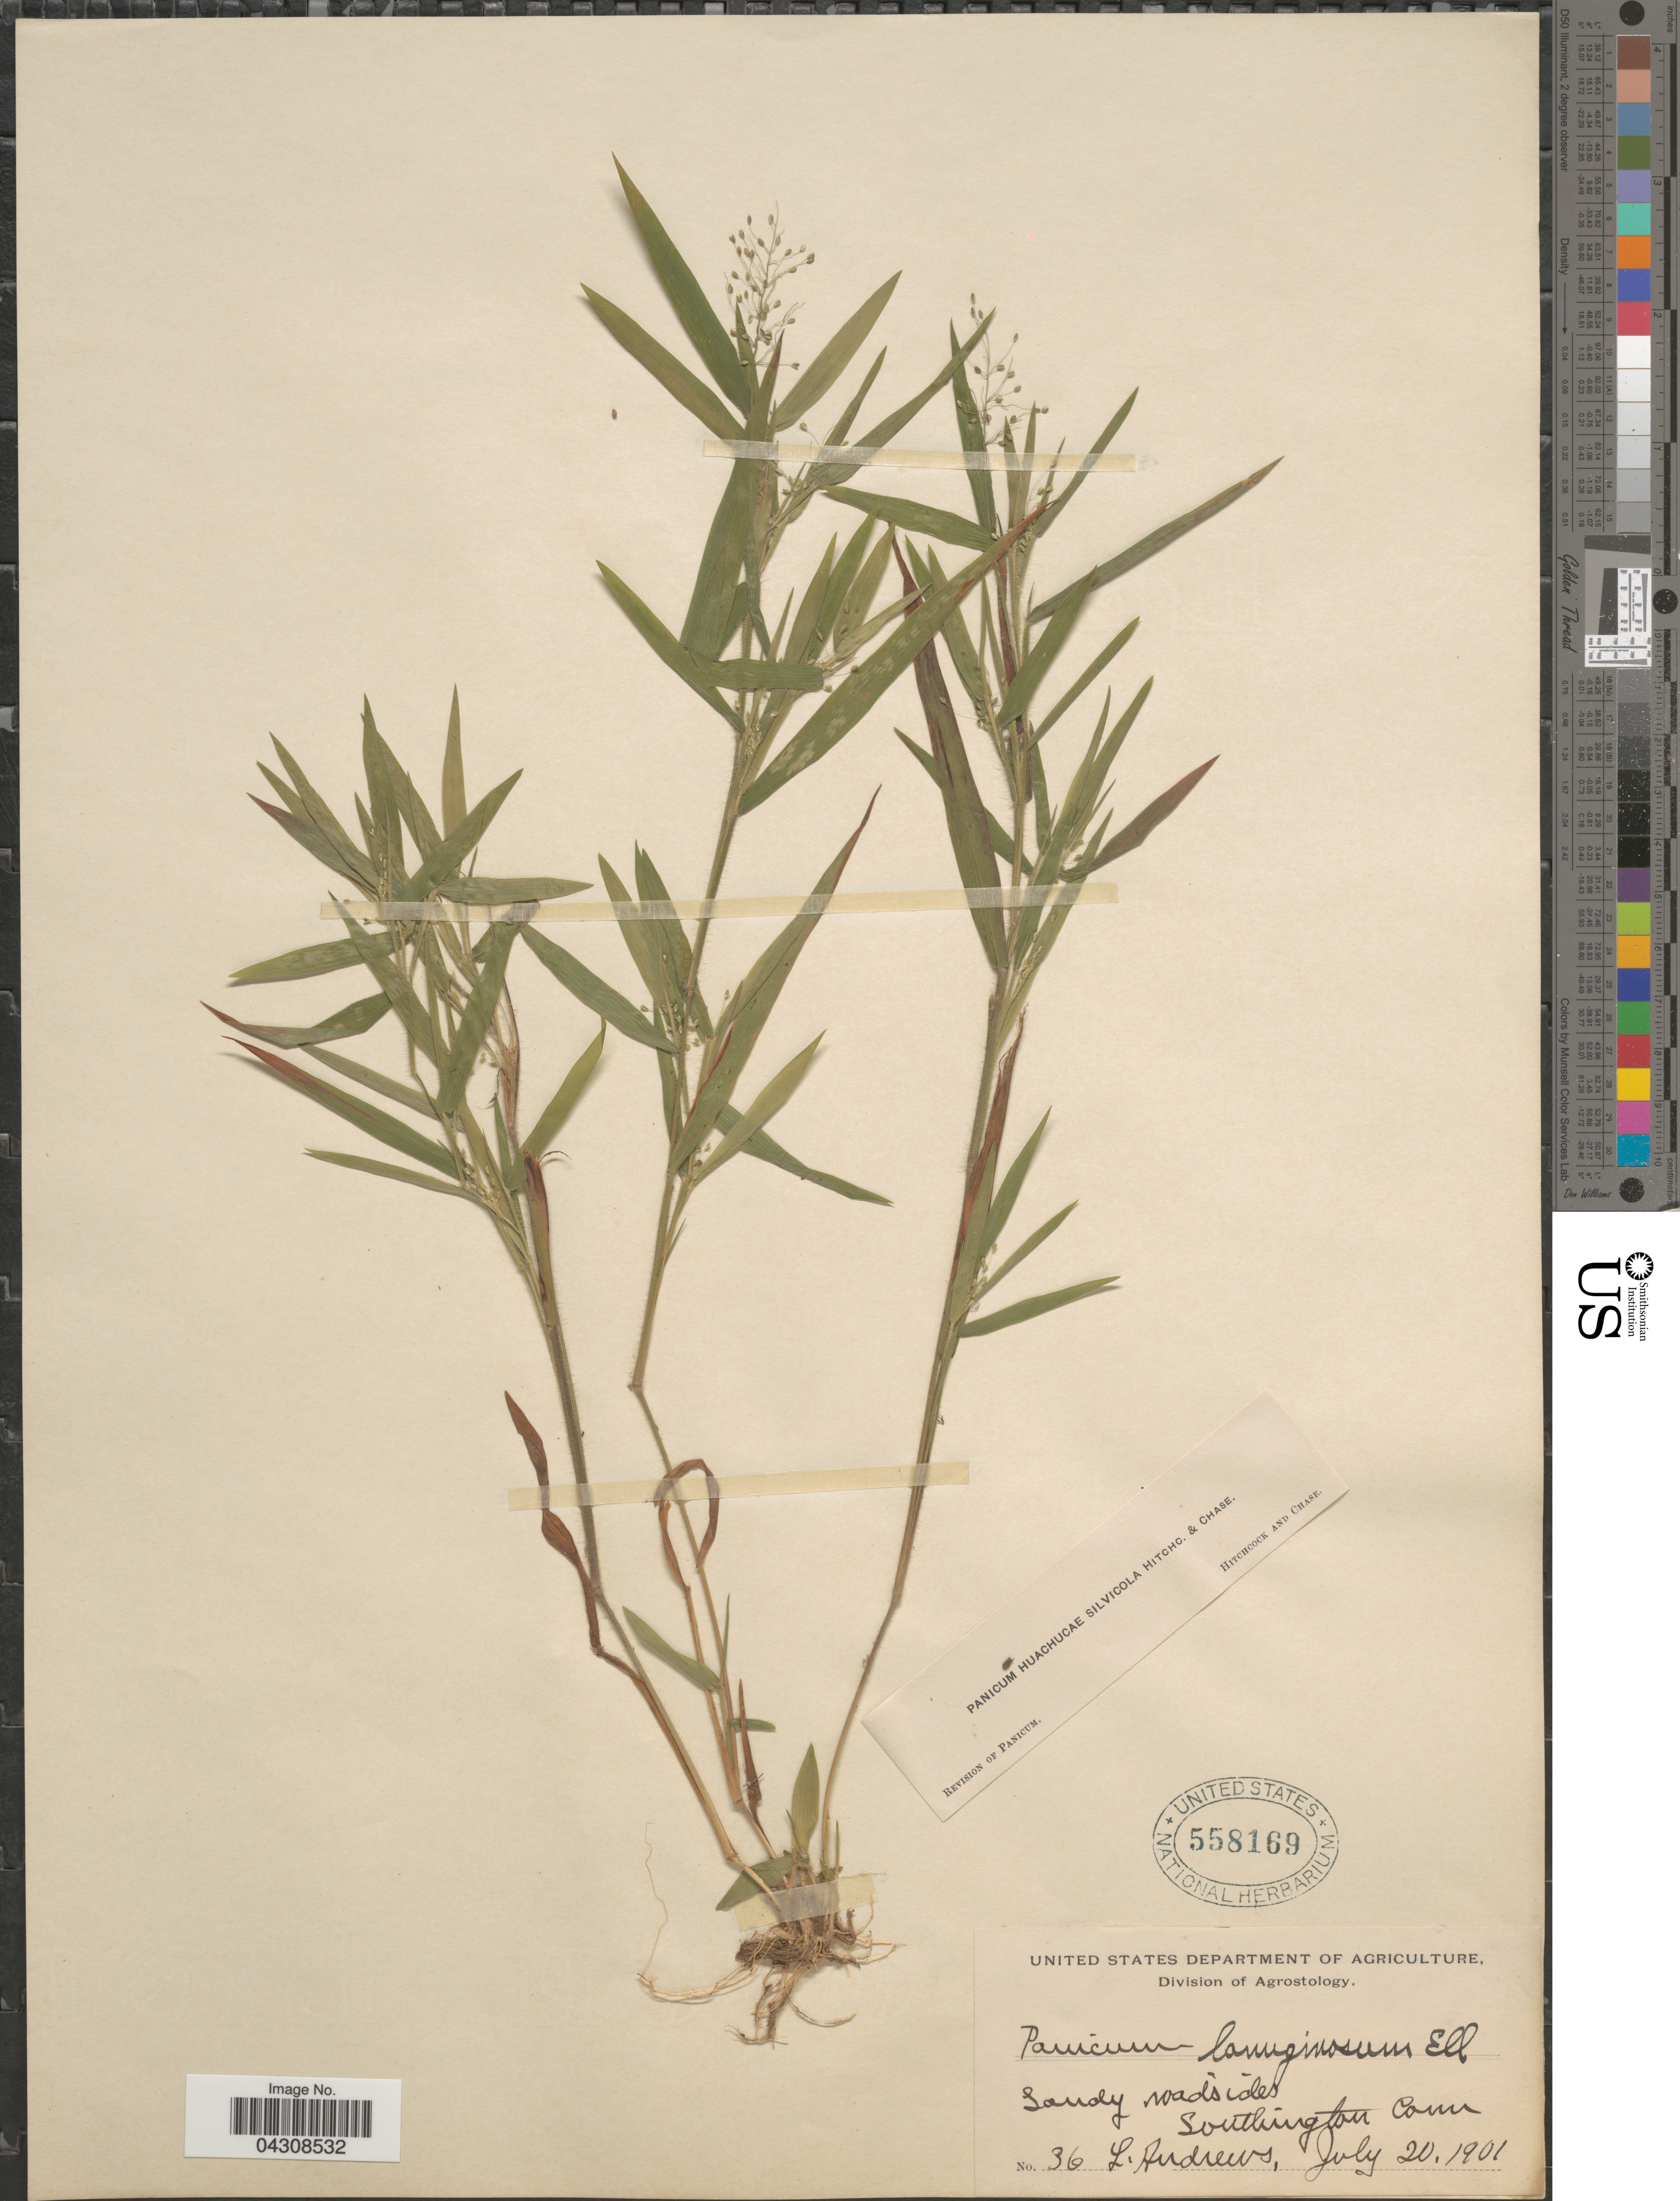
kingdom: Plantae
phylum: Tracheophyta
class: Liliopsida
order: Poales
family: Poaceae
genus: Dichanthelium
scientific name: Dichanthelium acuminatum var. acuminatum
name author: (Sw.) Gould & C.A. Clark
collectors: L. Andrews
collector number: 36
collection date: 1901-07-20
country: United States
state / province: Connecticut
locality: Sandy roadsides. Southington.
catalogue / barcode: US 558169